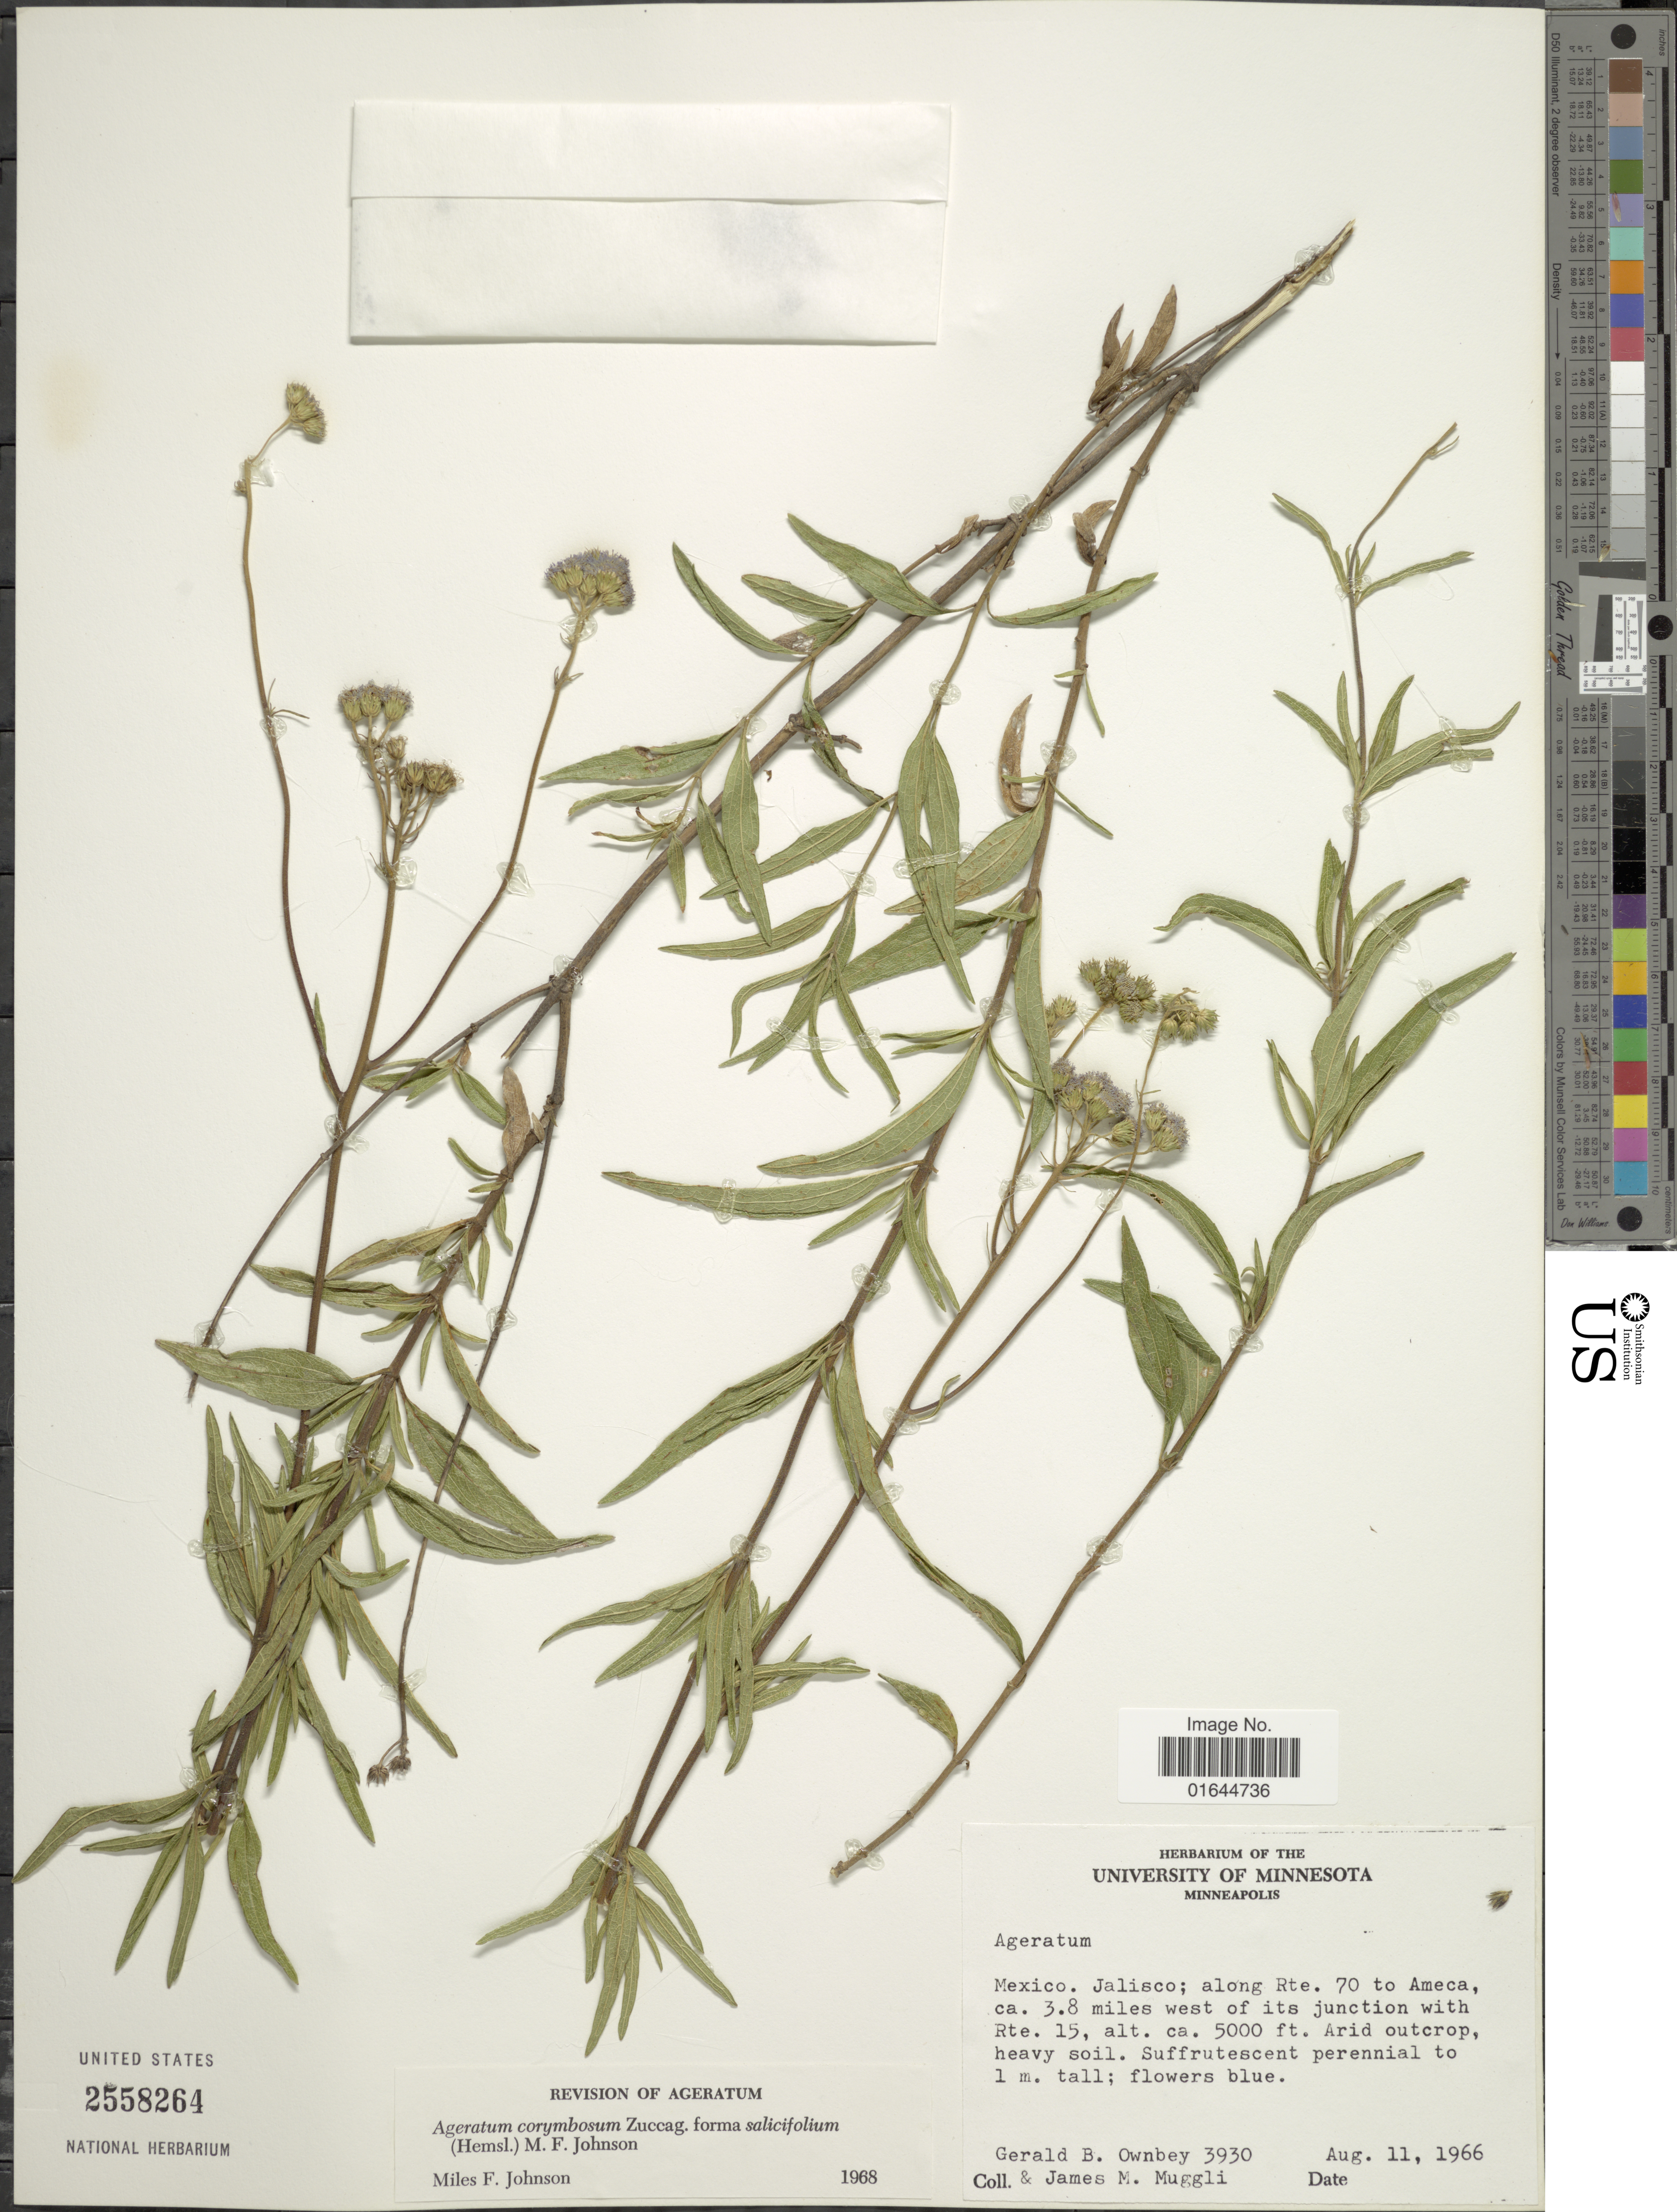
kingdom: Plantae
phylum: Tracheophyta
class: Magnoliopsida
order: Asterales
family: Asteraceae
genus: Ageratum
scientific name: Ageratum corymbosum f. salicifolium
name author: (Hemsl.) M.F. Johnson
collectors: G. B. Ownbey & J. Muggli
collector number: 3930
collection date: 1966-08-11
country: Mexico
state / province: Jalisco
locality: Mexico. Jalisco; along Rte. 70 to Ameca, ca, 3.8 miles west of its junction with Rte. 15.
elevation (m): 1524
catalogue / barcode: US 2558264